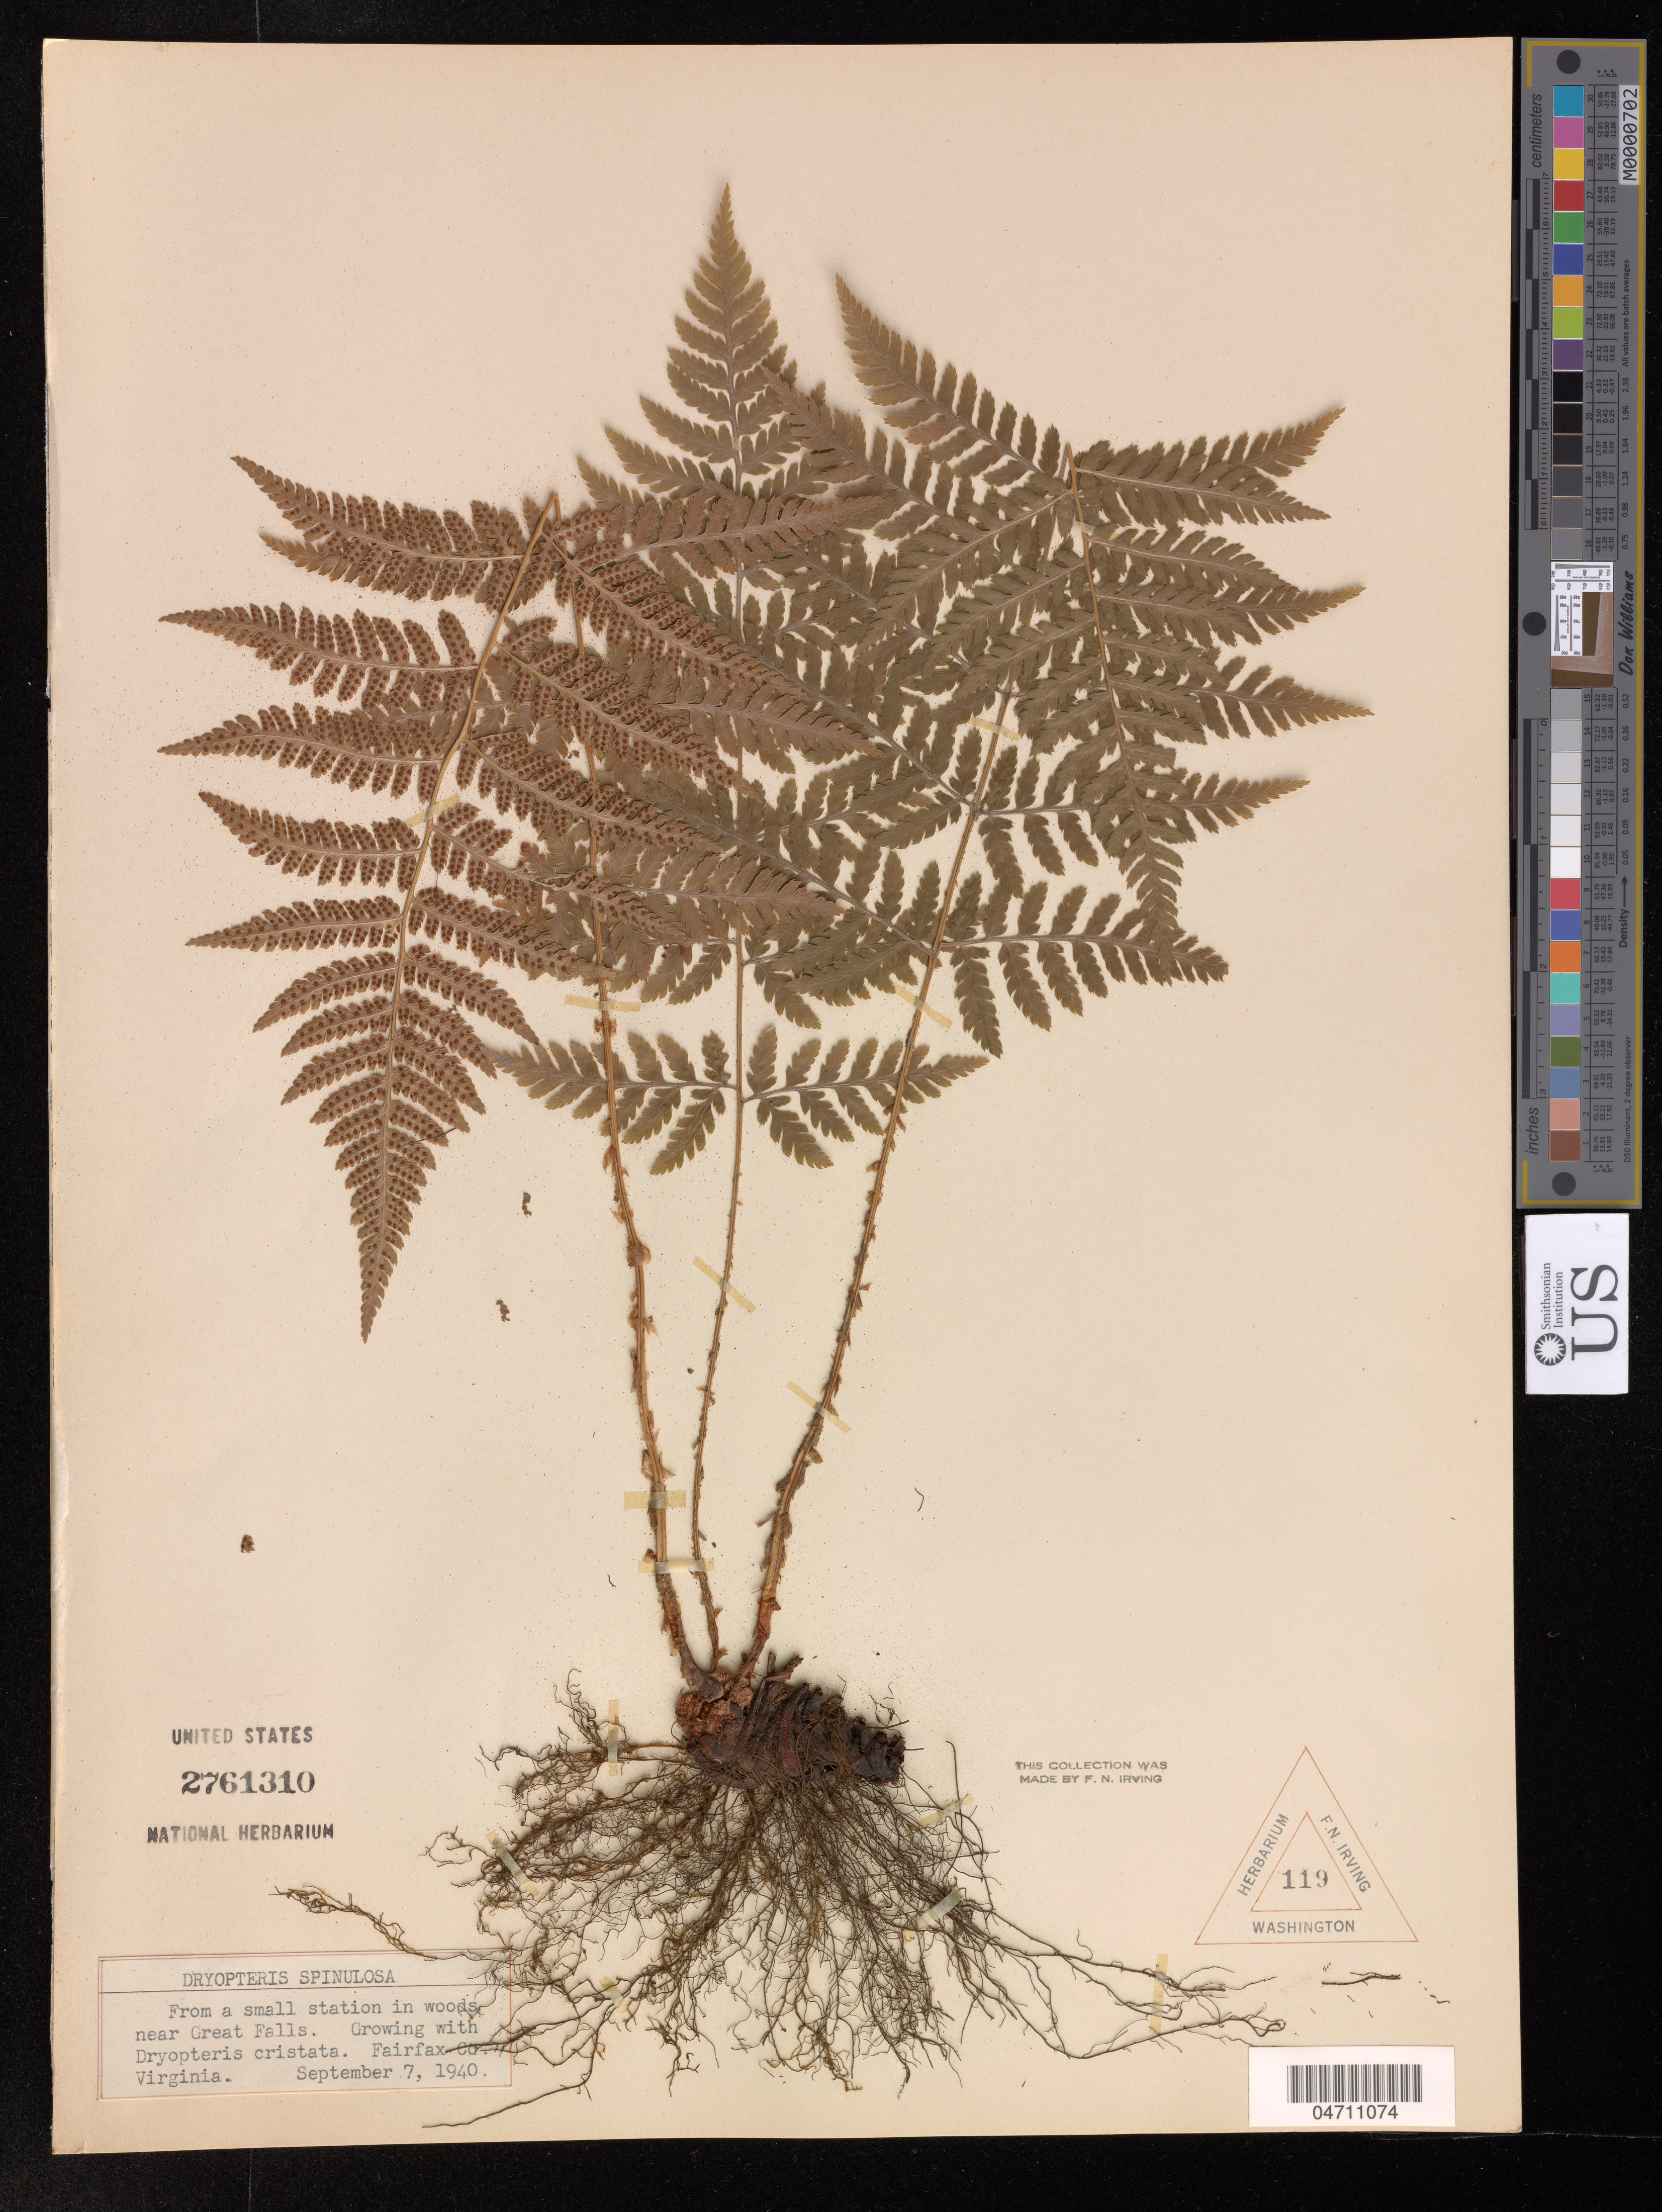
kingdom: Plantae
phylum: Tracheophyta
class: Polypodiopsida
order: Polypodiales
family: Dryopteridaceae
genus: Dryopteris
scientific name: Dryopteris spinulosa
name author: (O.F. Muell.) Watt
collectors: F. Irving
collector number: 119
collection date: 1940-09-07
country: United States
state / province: Virginia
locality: Farifax !.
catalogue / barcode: US 2761310